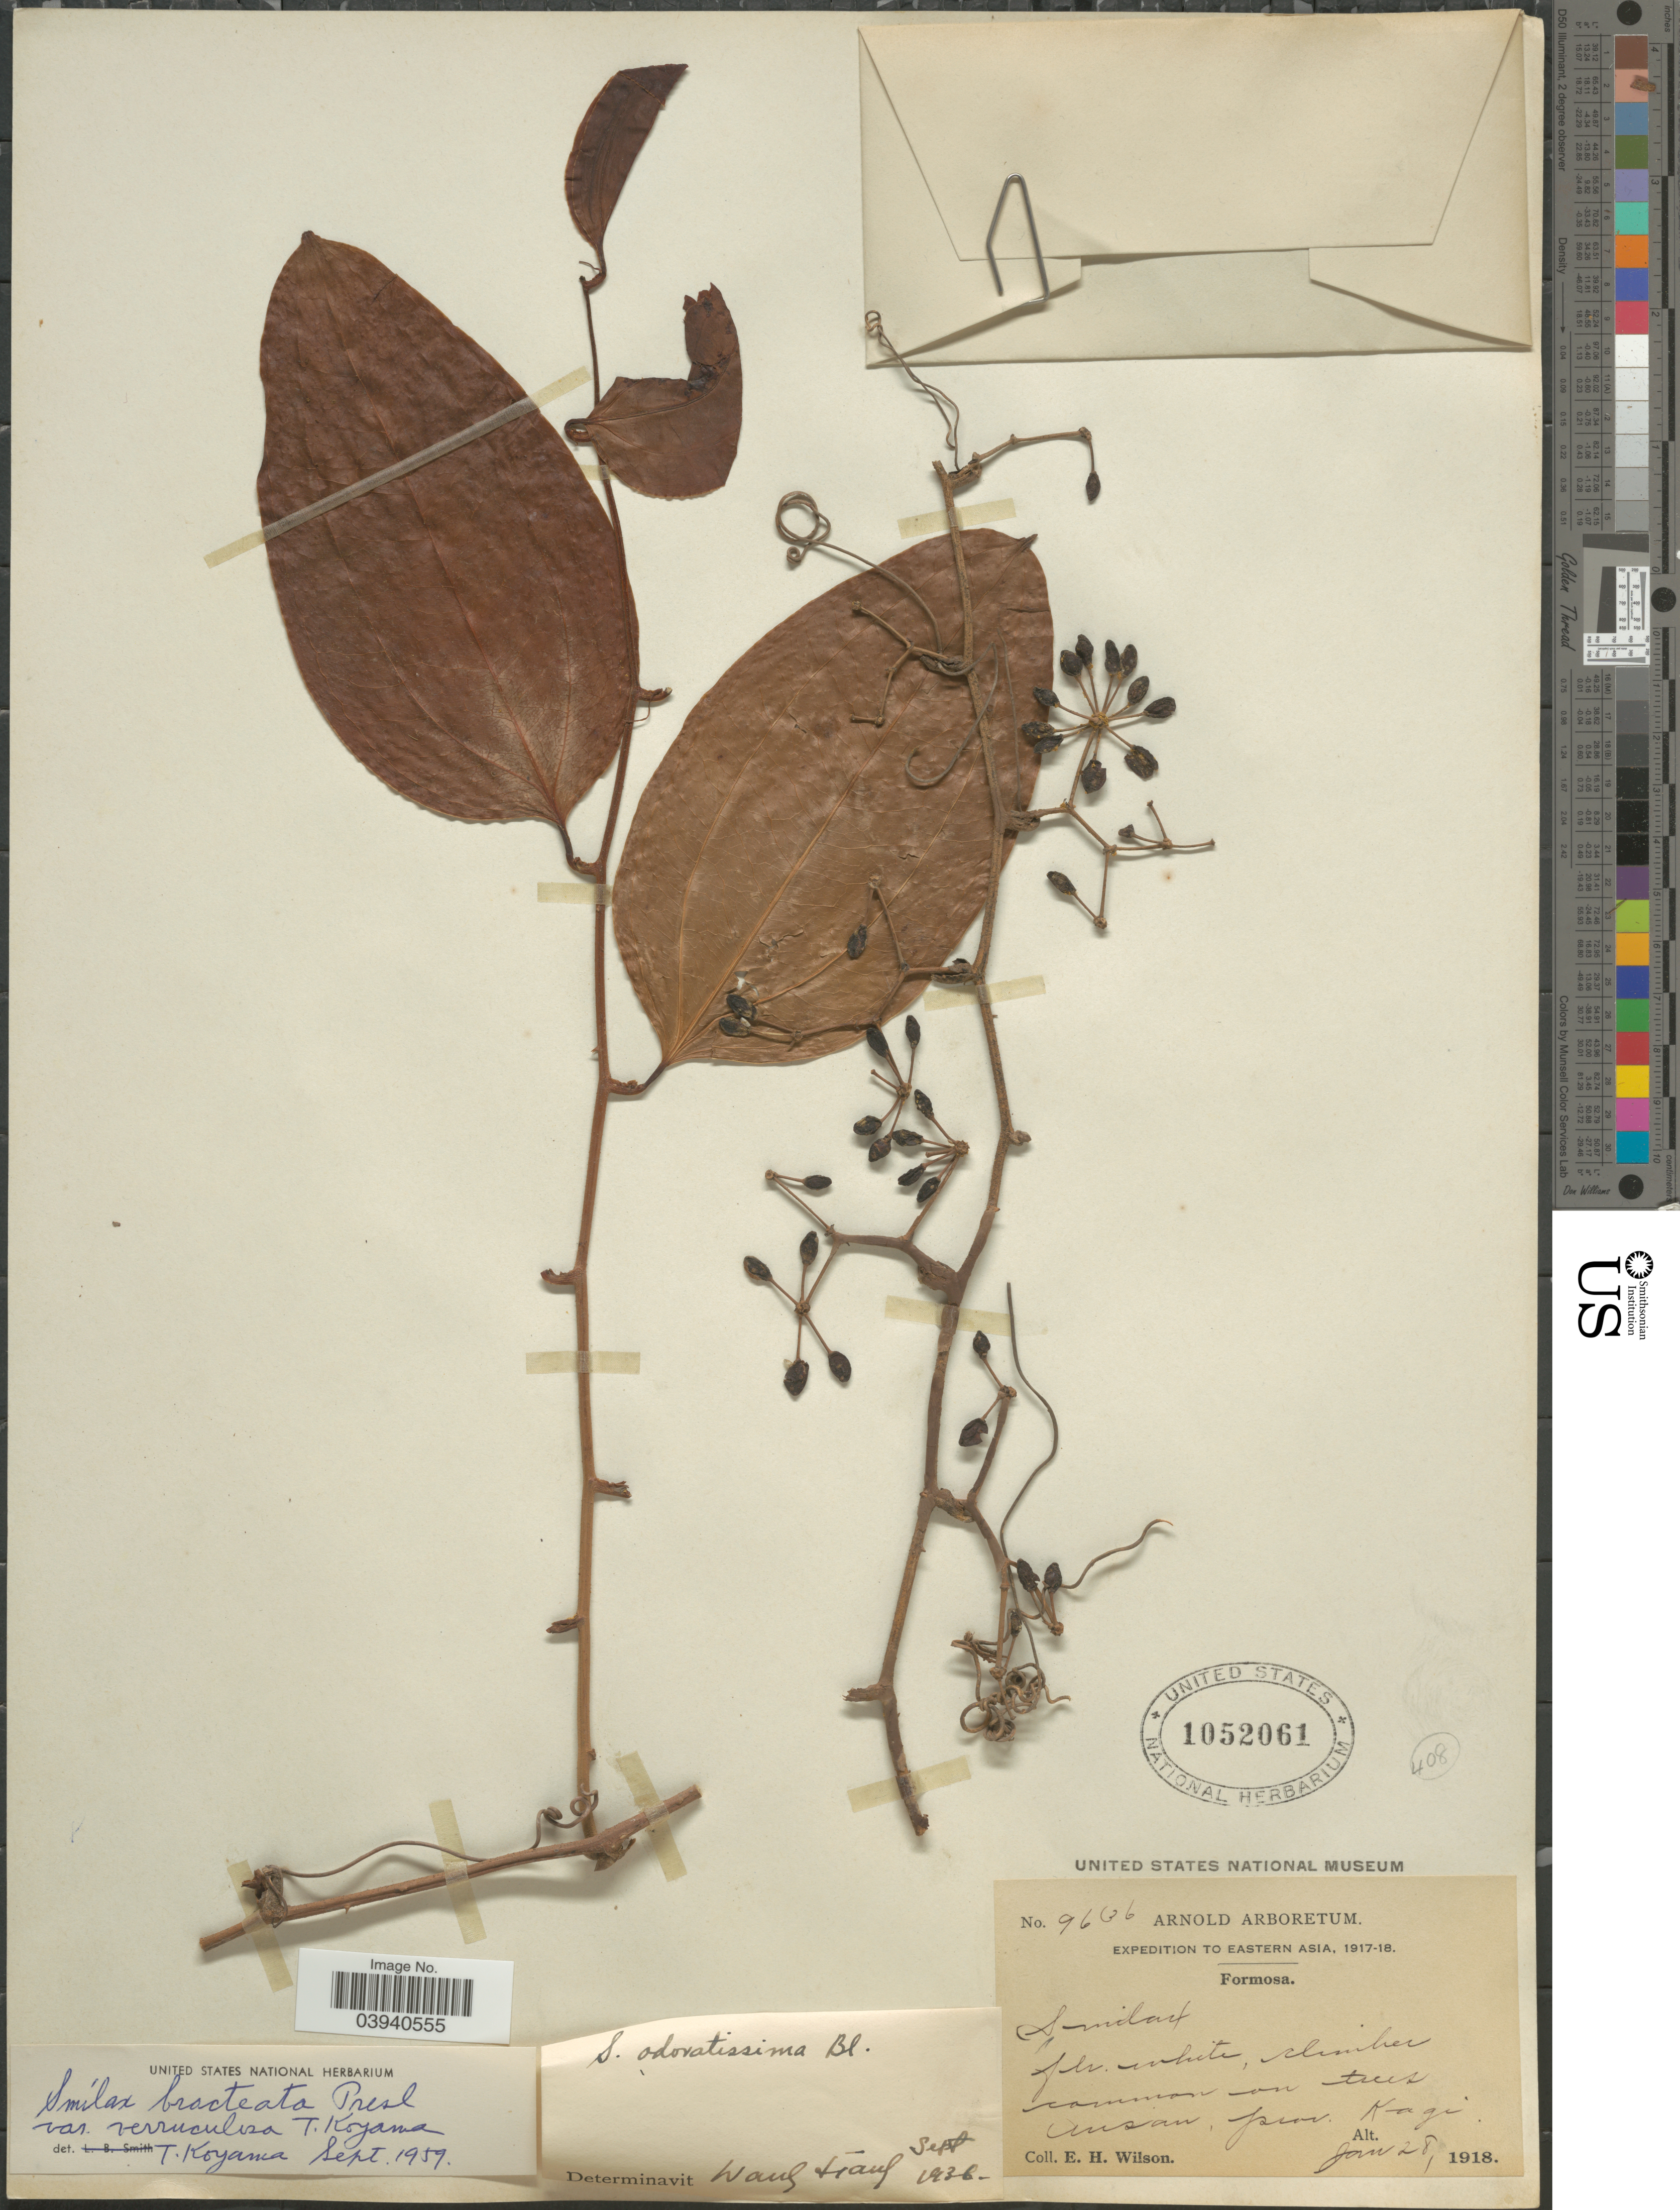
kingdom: Plantae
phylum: Tracheophyta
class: Liliopsida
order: Liliales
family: Smilacaceae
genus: Smilax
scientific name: Smilax bracteata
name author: C. Presl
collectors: E. Wilson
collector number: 9636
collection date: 1918-01-28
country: Taiwan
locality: Formosa. Ausan, prov. Kagi.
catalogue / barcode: US 1052061